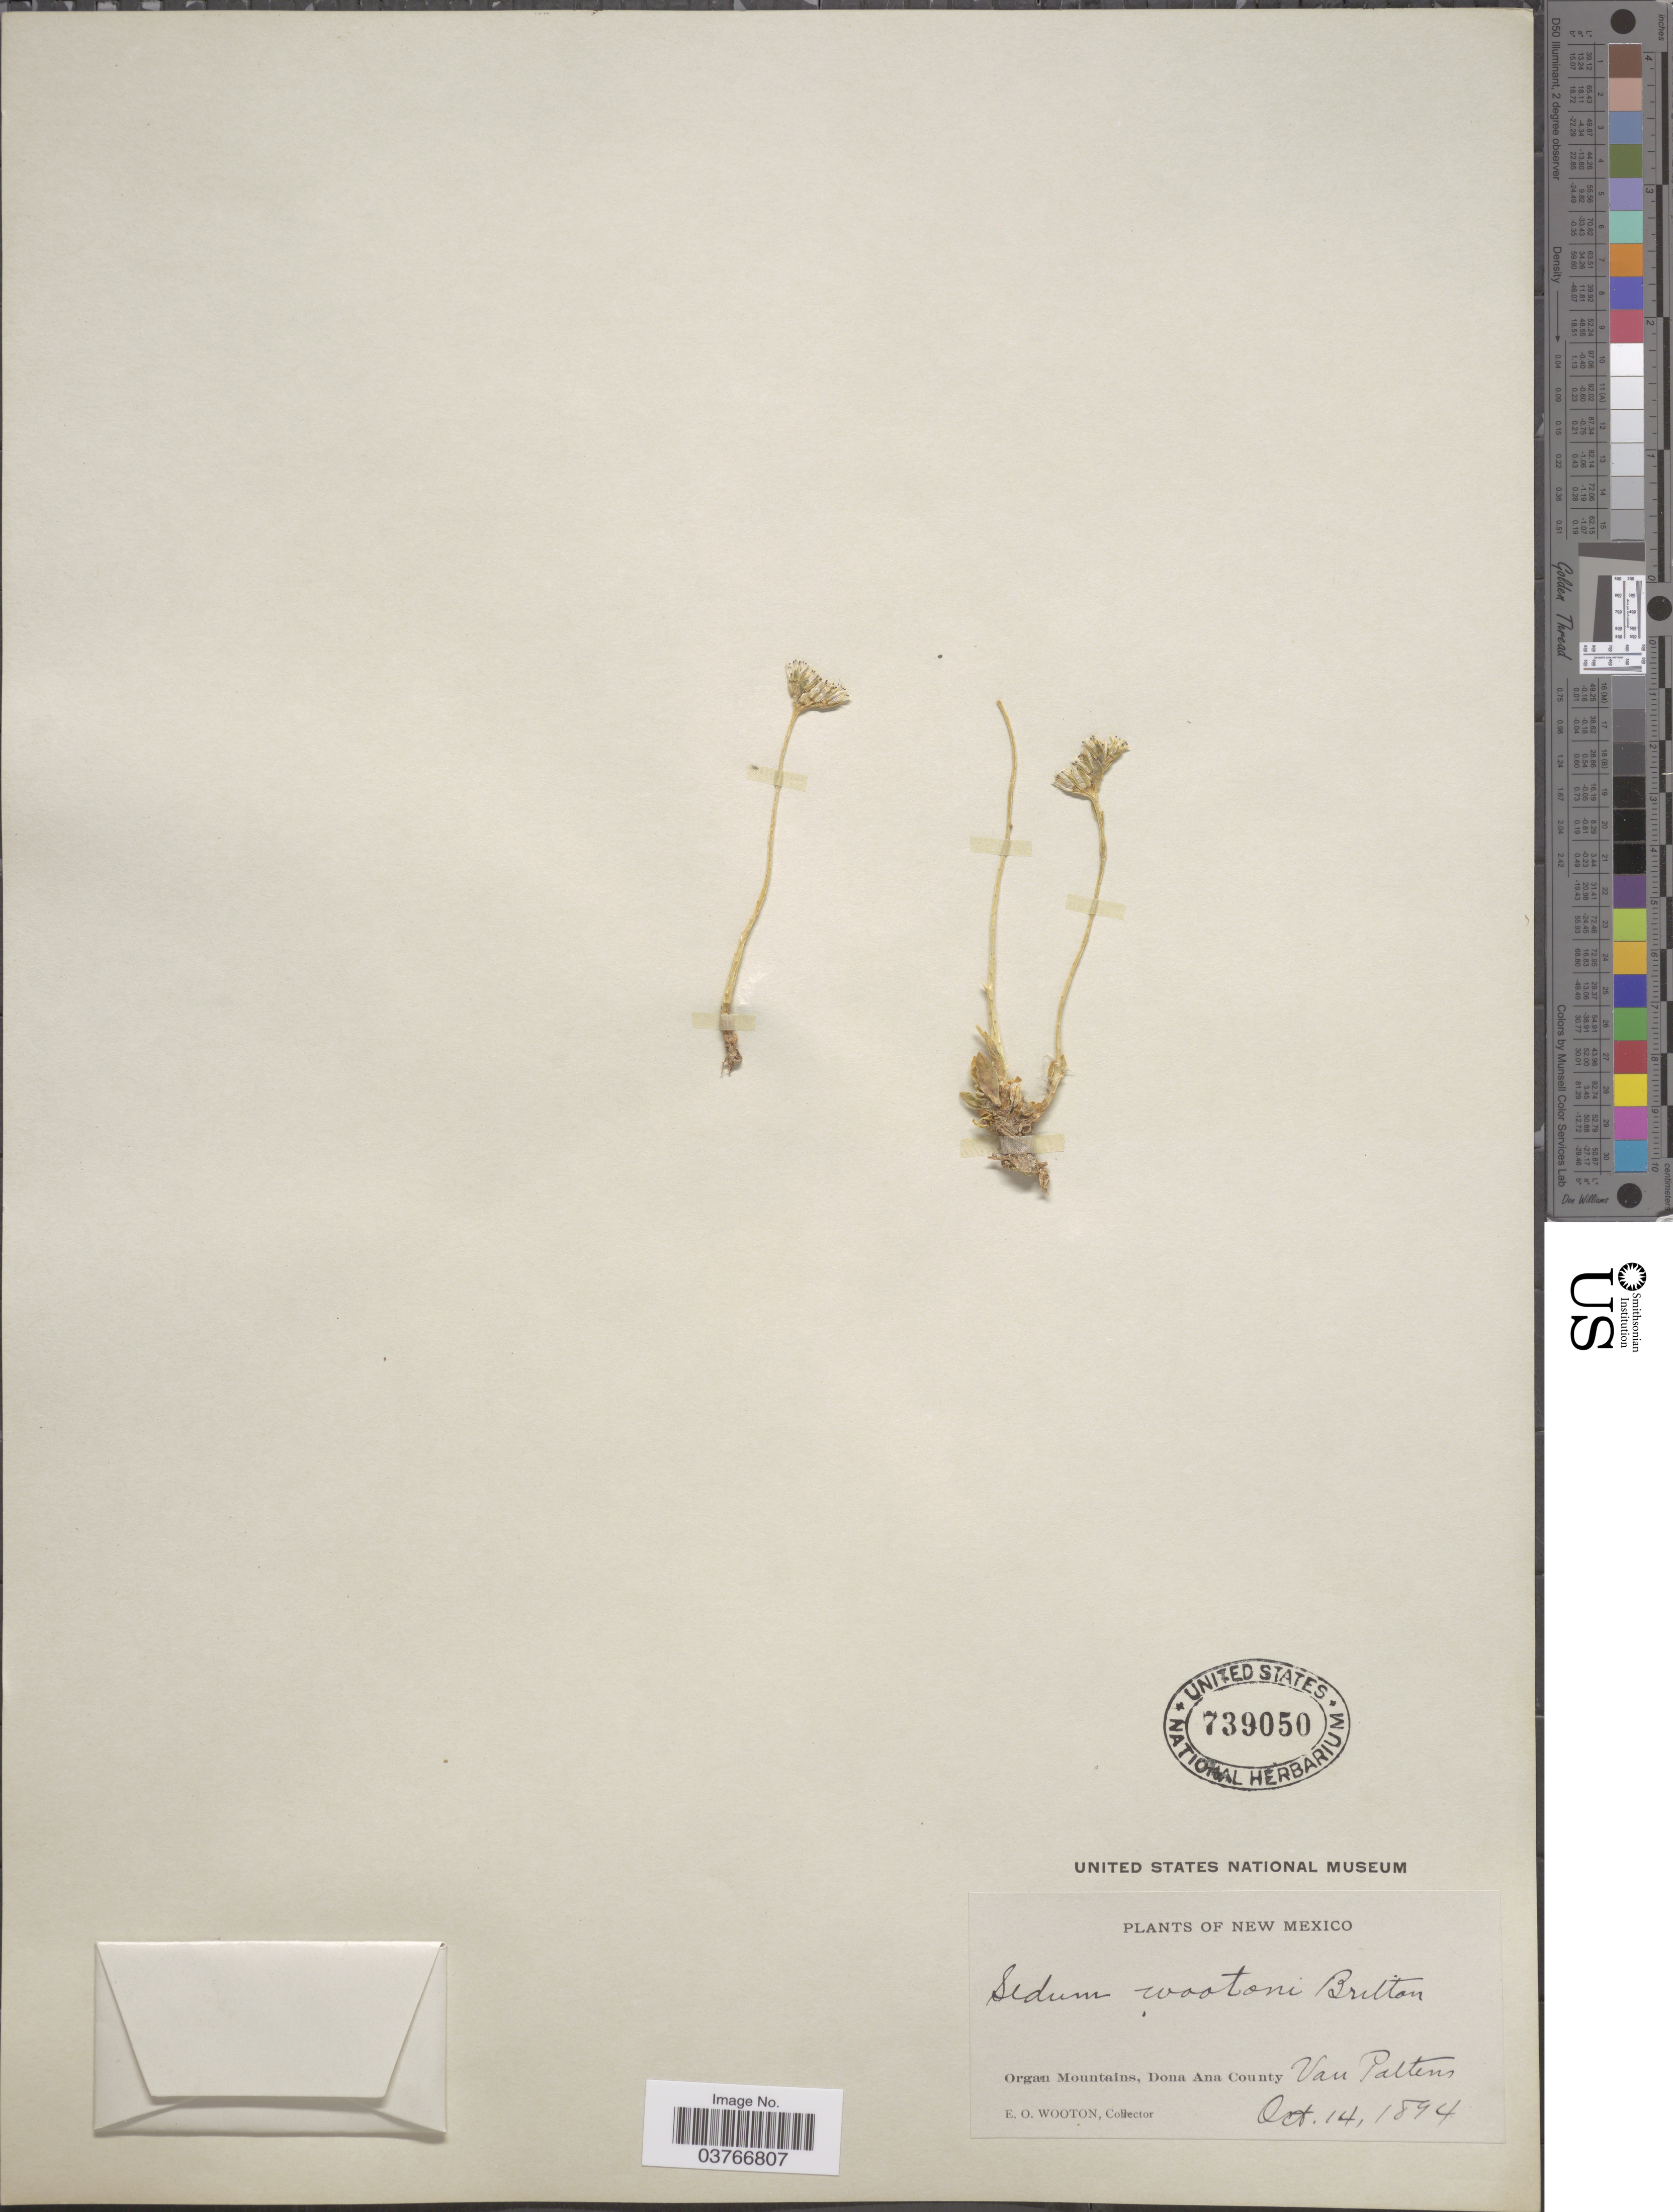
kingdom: Plantae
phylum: Tracheophyta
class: Magnoliopsida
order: Saxifragales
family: Crassulaceae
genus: Sedum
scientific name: Sedum wootonii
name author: Britton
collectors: E. O. Wooton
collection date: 1894-10-14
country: United States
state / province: New Mexico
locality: Organ Mountains, Dona Ana County. Van Paltens.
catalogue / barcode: US 739050